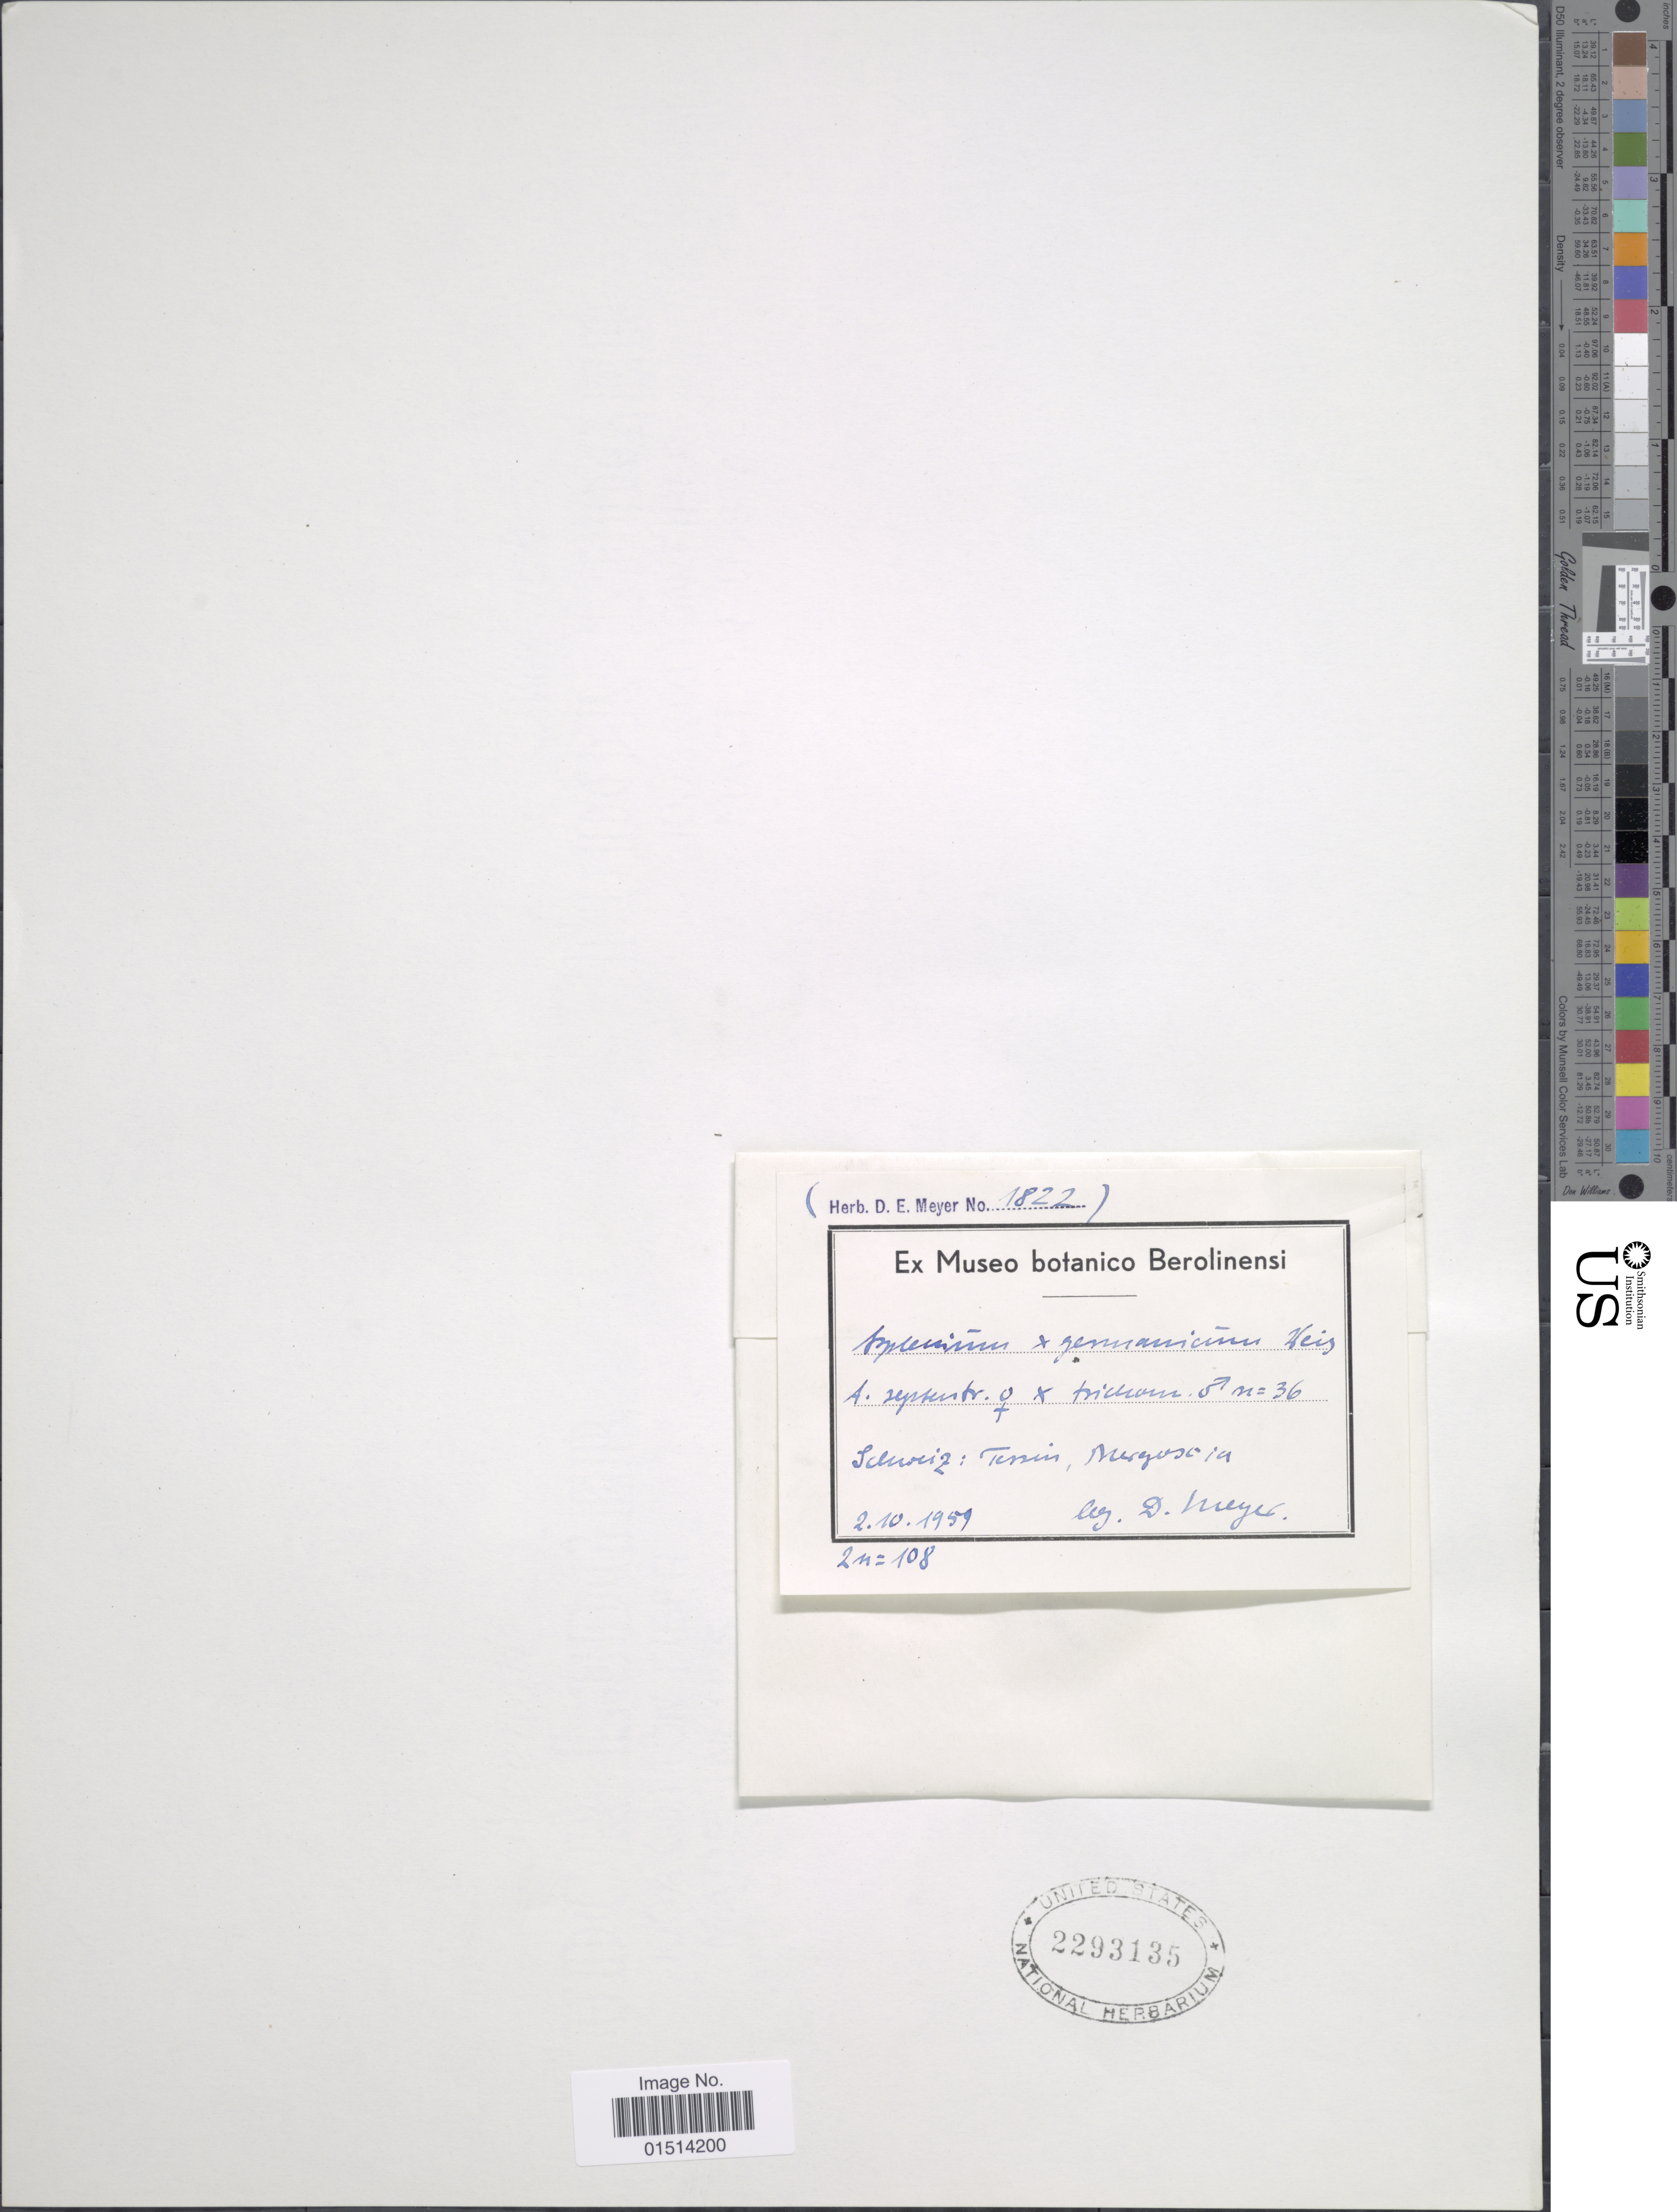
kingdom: Plantae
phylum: Tracheophyta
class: Polypodiopsida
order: Polypodiales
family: Aspleniaceae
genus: Asplenium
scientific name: Asplenium septentrionale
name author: (L.) Hoffm.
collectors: D. Meyer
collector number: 1822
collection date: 1959-02-10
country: Switzerland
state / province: Ticino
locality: Schweiz: Tessin, Mergoscia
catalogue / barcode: US 2293135